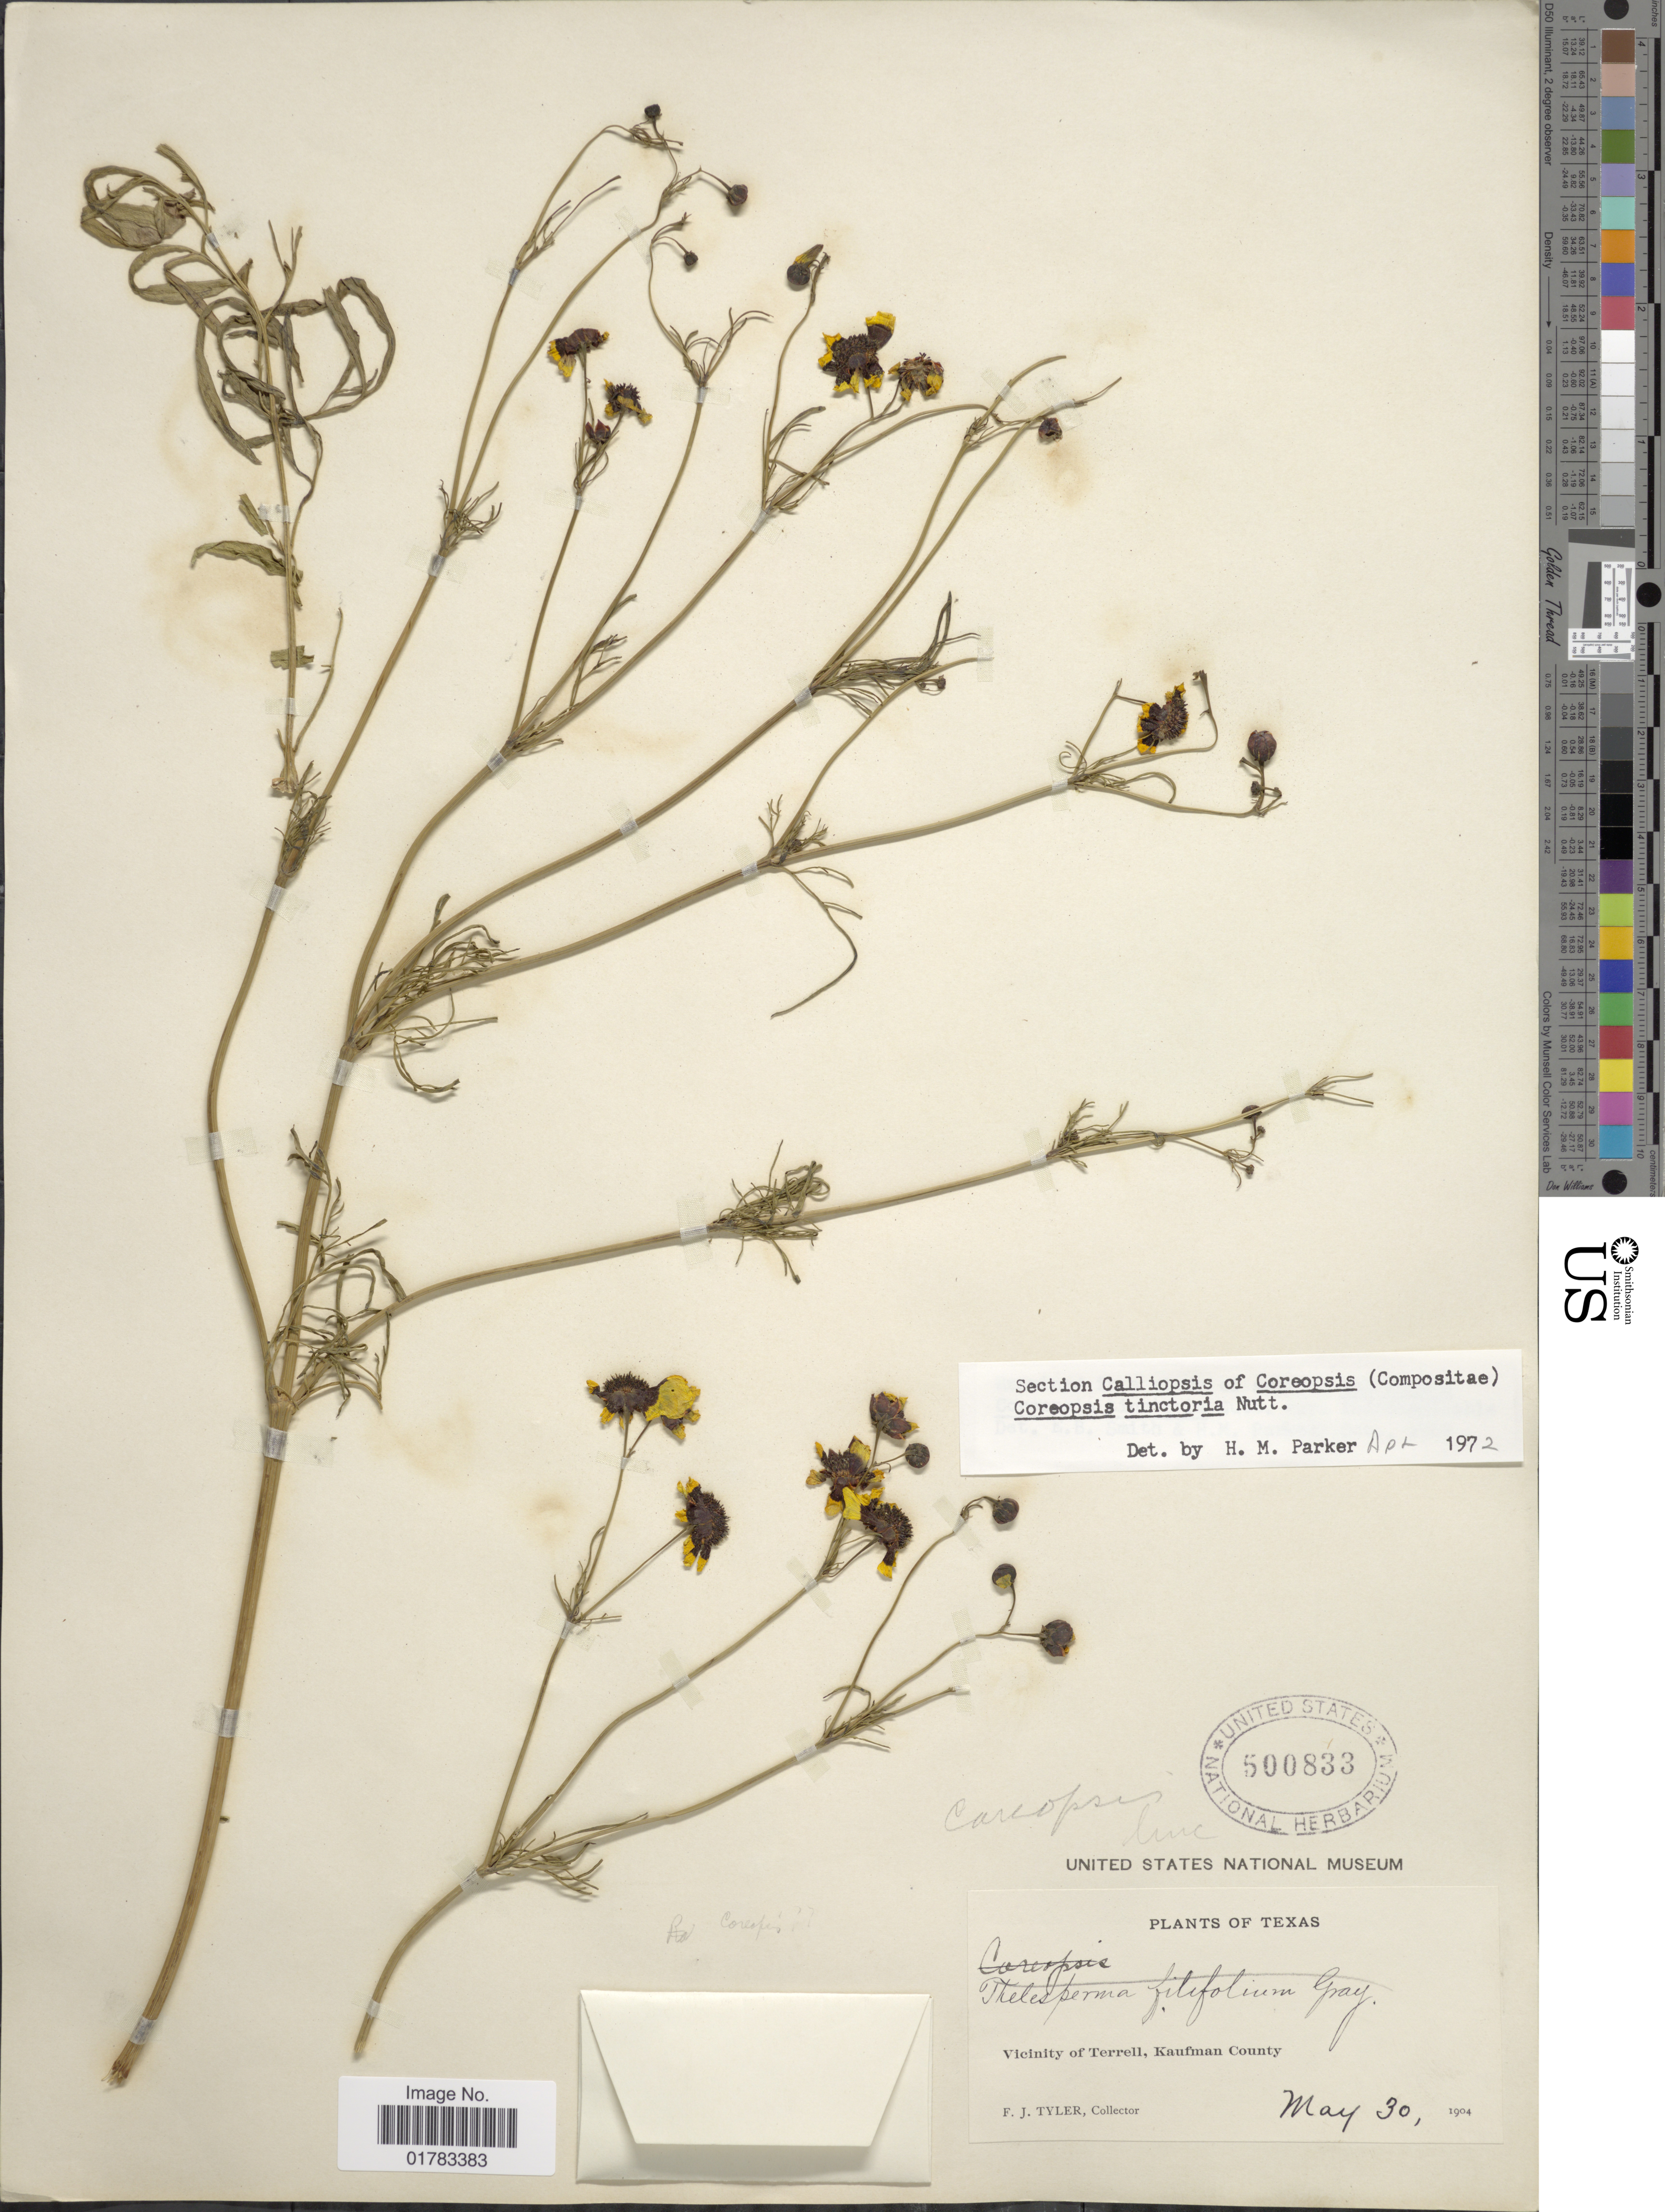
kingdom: Plantae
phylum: Tracheophyta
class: Magnoliopsida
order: Asterales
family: Asteraceae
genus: Coreopsis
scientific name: Coreopsis tinctoria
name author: Nutt.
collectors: F. Tyler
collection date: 1904-05-30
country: United States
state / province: Texas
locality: Vicinity of Terrell, Kaufman County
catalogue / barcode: US 500833